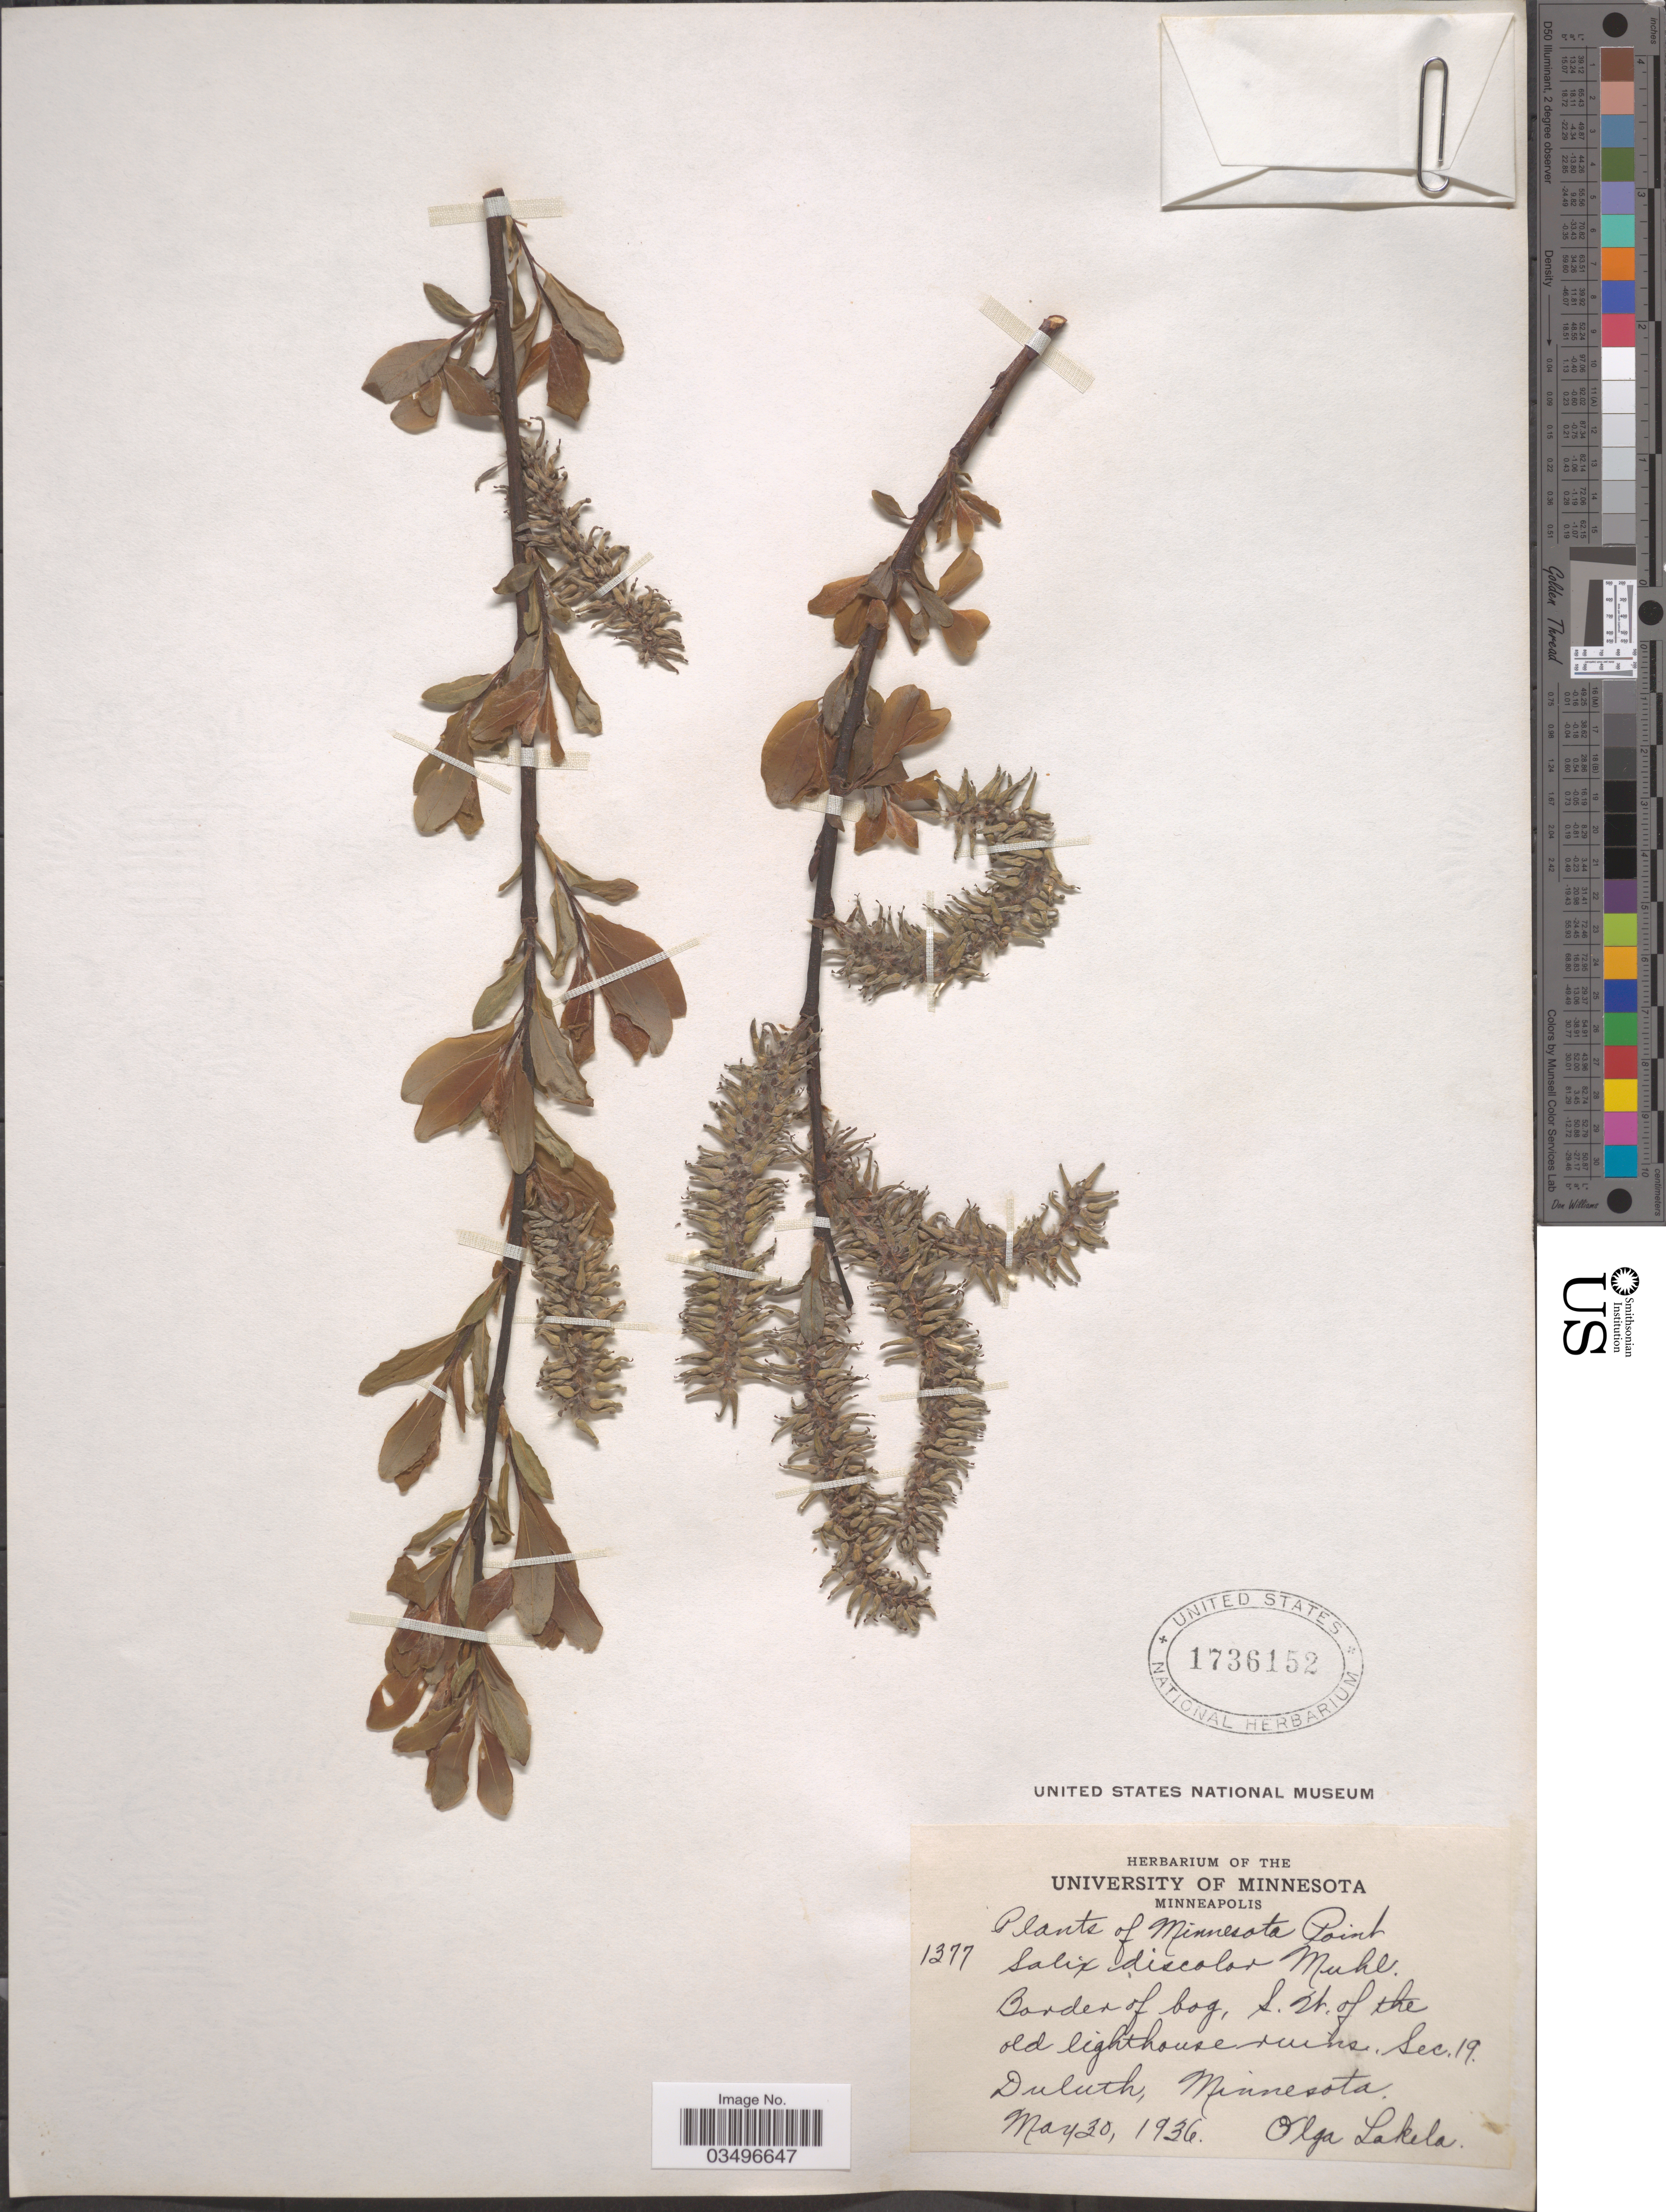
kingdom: Plantae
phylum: Tracheophyta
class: Magnoliopsida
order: Malpighiales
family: Salicaceae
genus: Salix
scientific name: Salix discolor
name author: Muhl.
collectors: O. K. Lakela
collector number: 1377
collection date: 1936-05-30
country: United States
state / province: Minnesota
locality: Border of bog, S. W. of the old lighthouse ruins, Sec. 19, Duluth.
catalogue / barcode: US 1736152